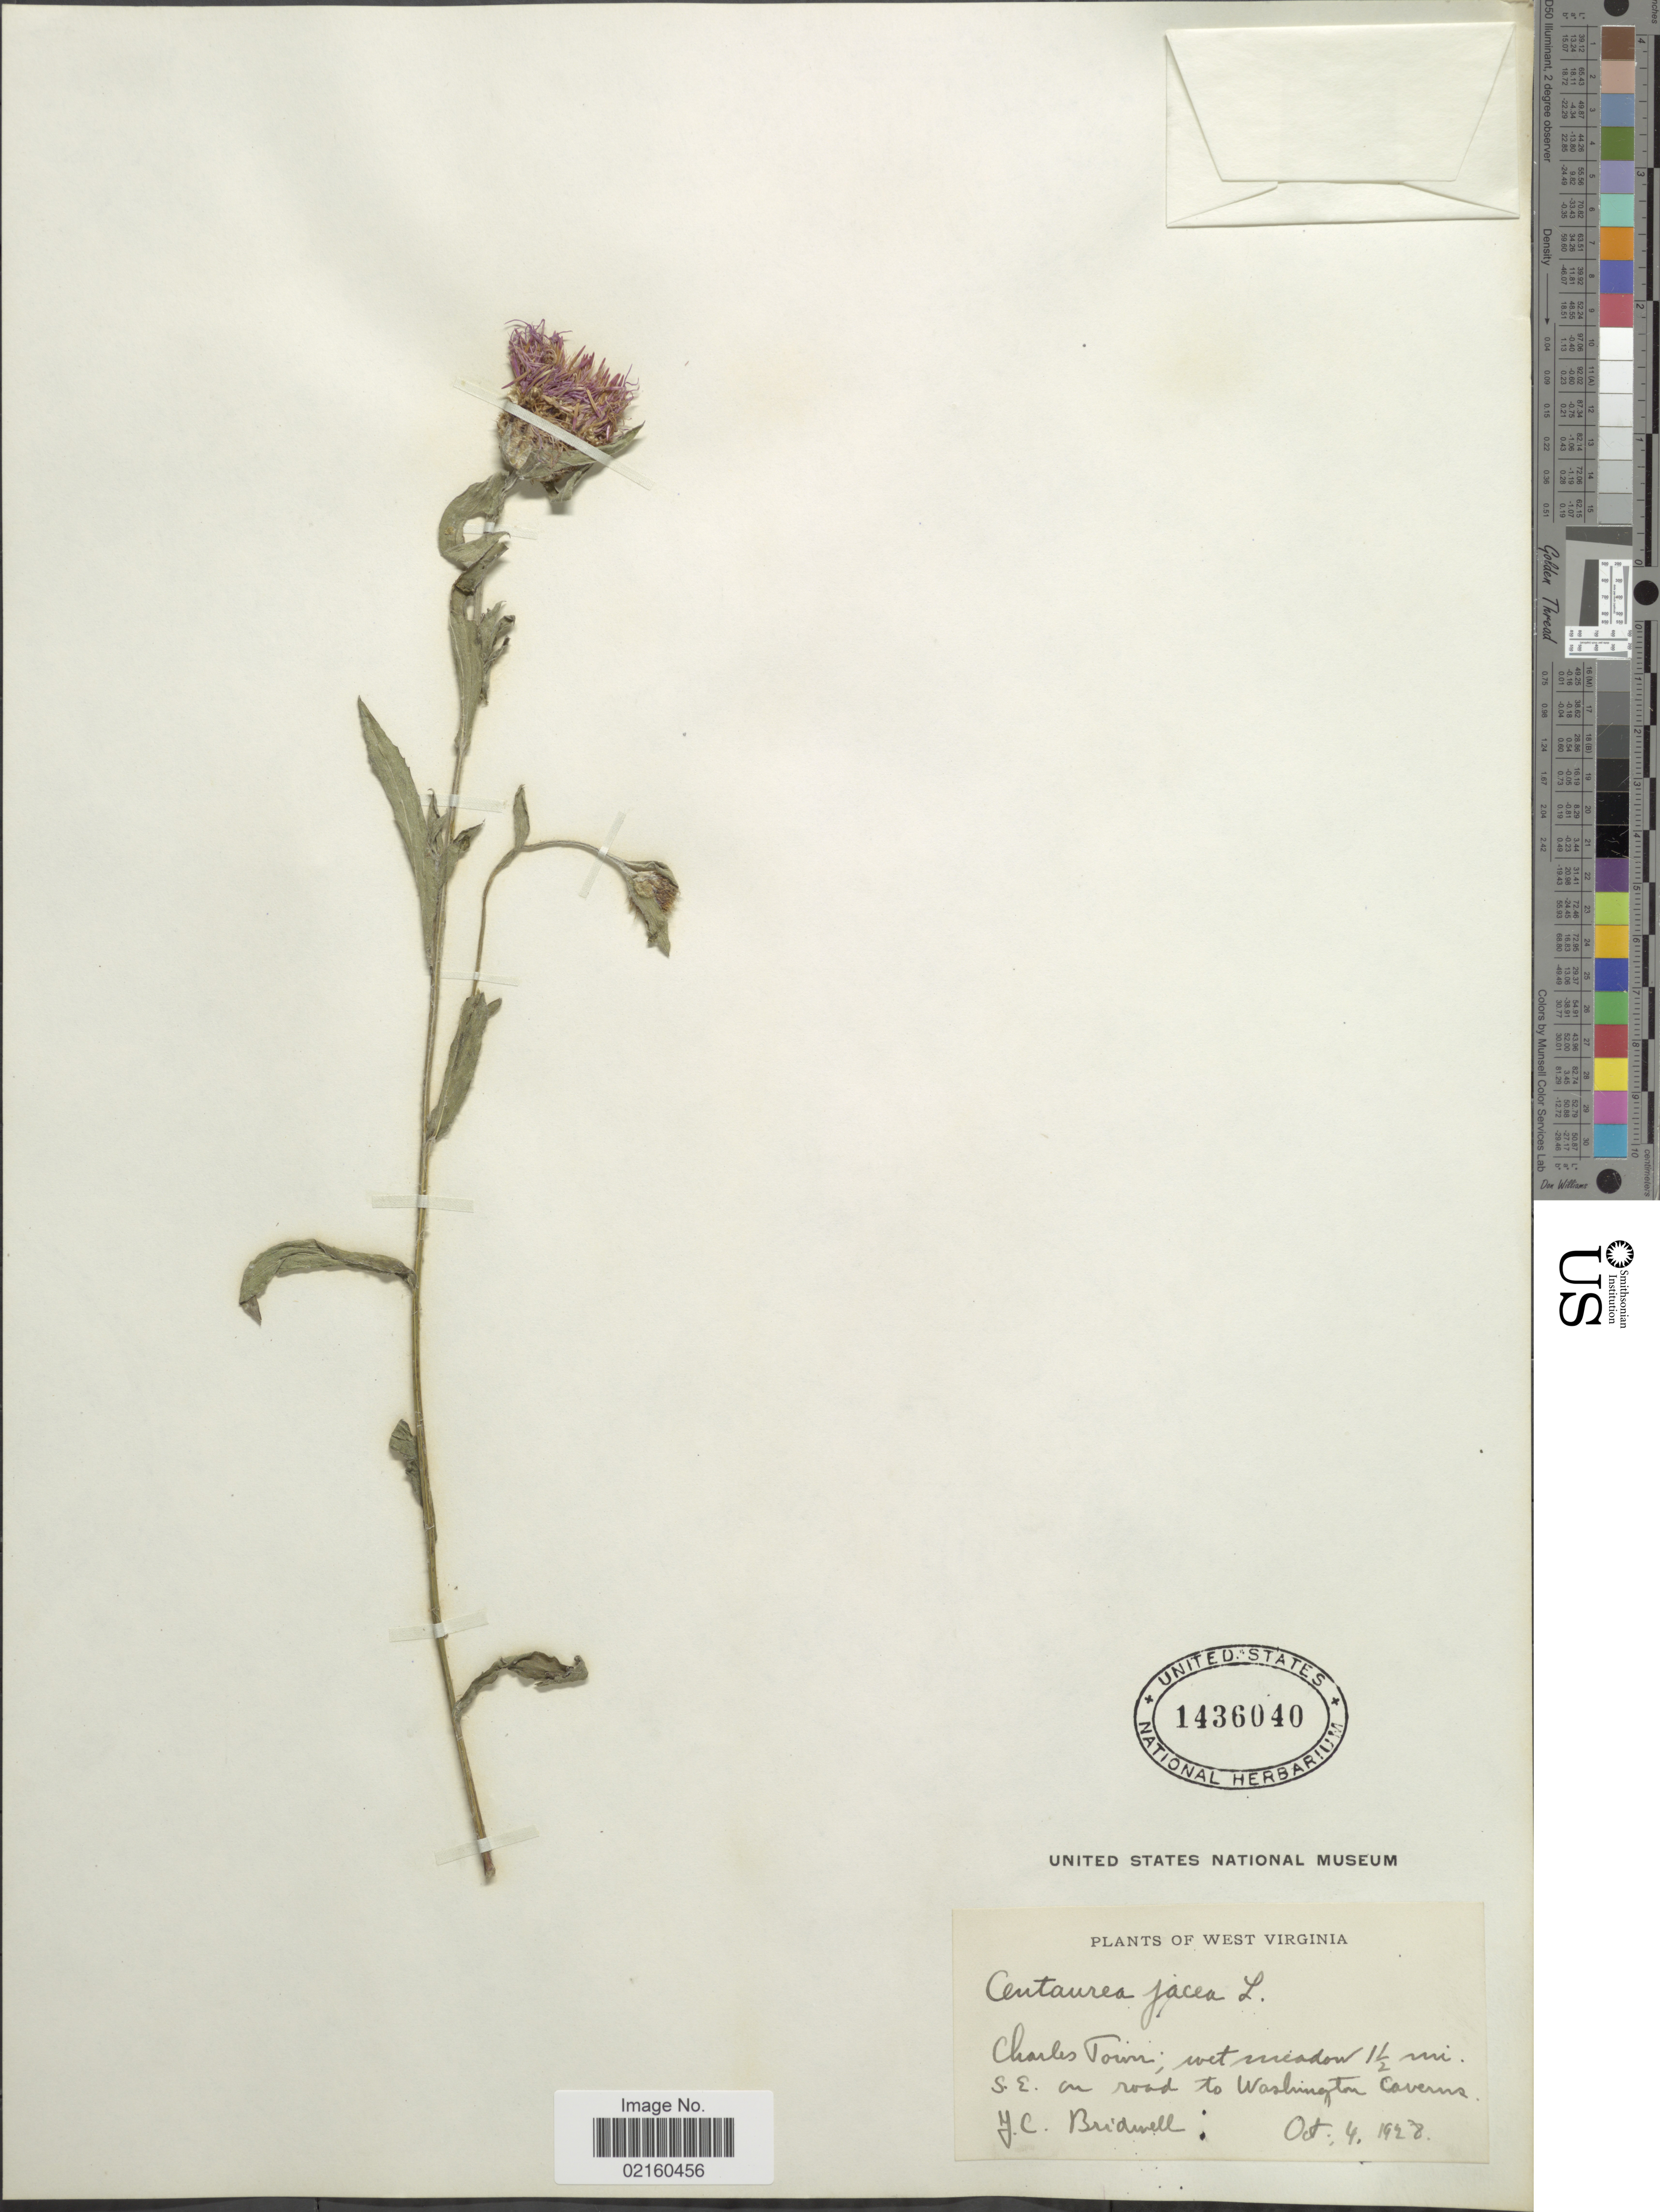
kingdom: Plantae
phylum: Tracheophyta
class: Magnoliopsida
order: Asterales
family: Asteraceae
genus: Centaurea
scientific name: Centaurea jacea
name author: L.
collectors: J. Bridwell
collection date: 1928-10-04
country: United States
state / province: West Virginia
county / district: Jefferson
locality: Charles Town, 1½ mi. S. E. on road to Washington Caverns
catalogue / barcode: US 1436040